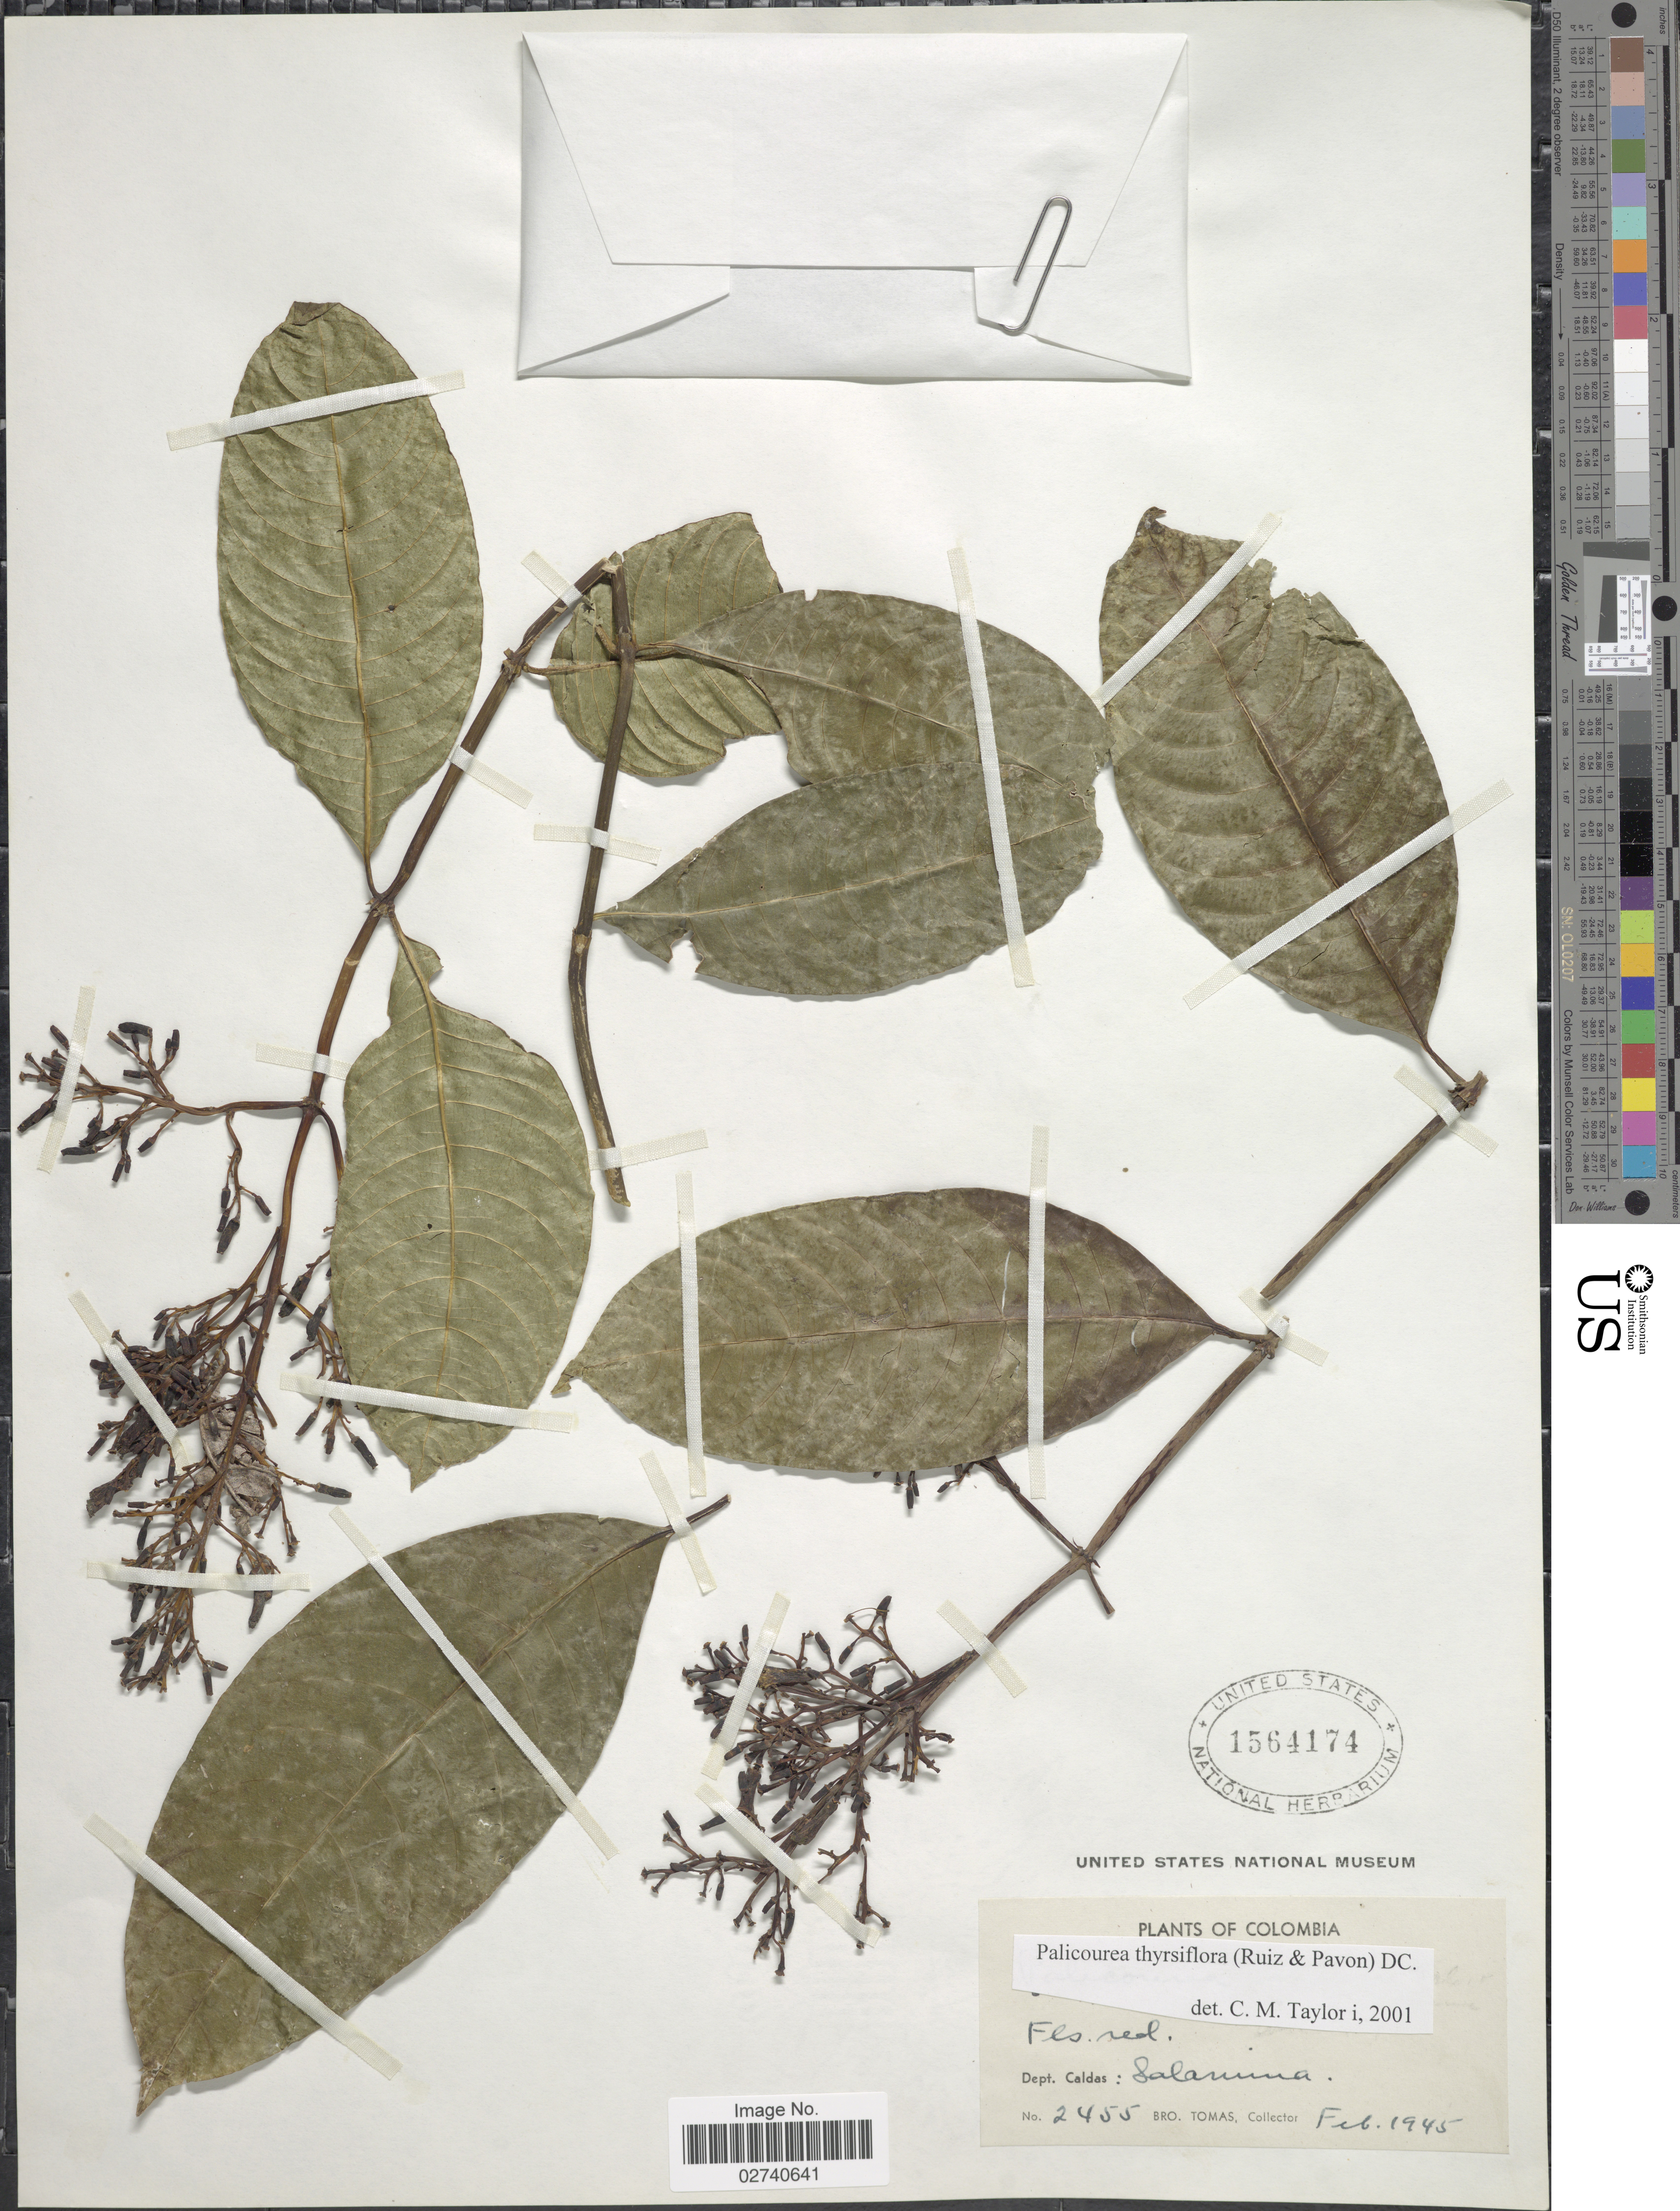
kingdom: Plantae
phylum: Tracheophyta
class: Magnoliopsida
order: Gentianales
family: Rubiaceae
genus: Palicourea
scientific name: Palicourea thyrsiflora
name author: (Ruiz & Pav.) DC.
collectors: B. Tomas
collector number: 2455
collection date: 1945-02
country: Colombia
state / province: Caldas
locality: Salamina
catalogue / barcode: US 1564174